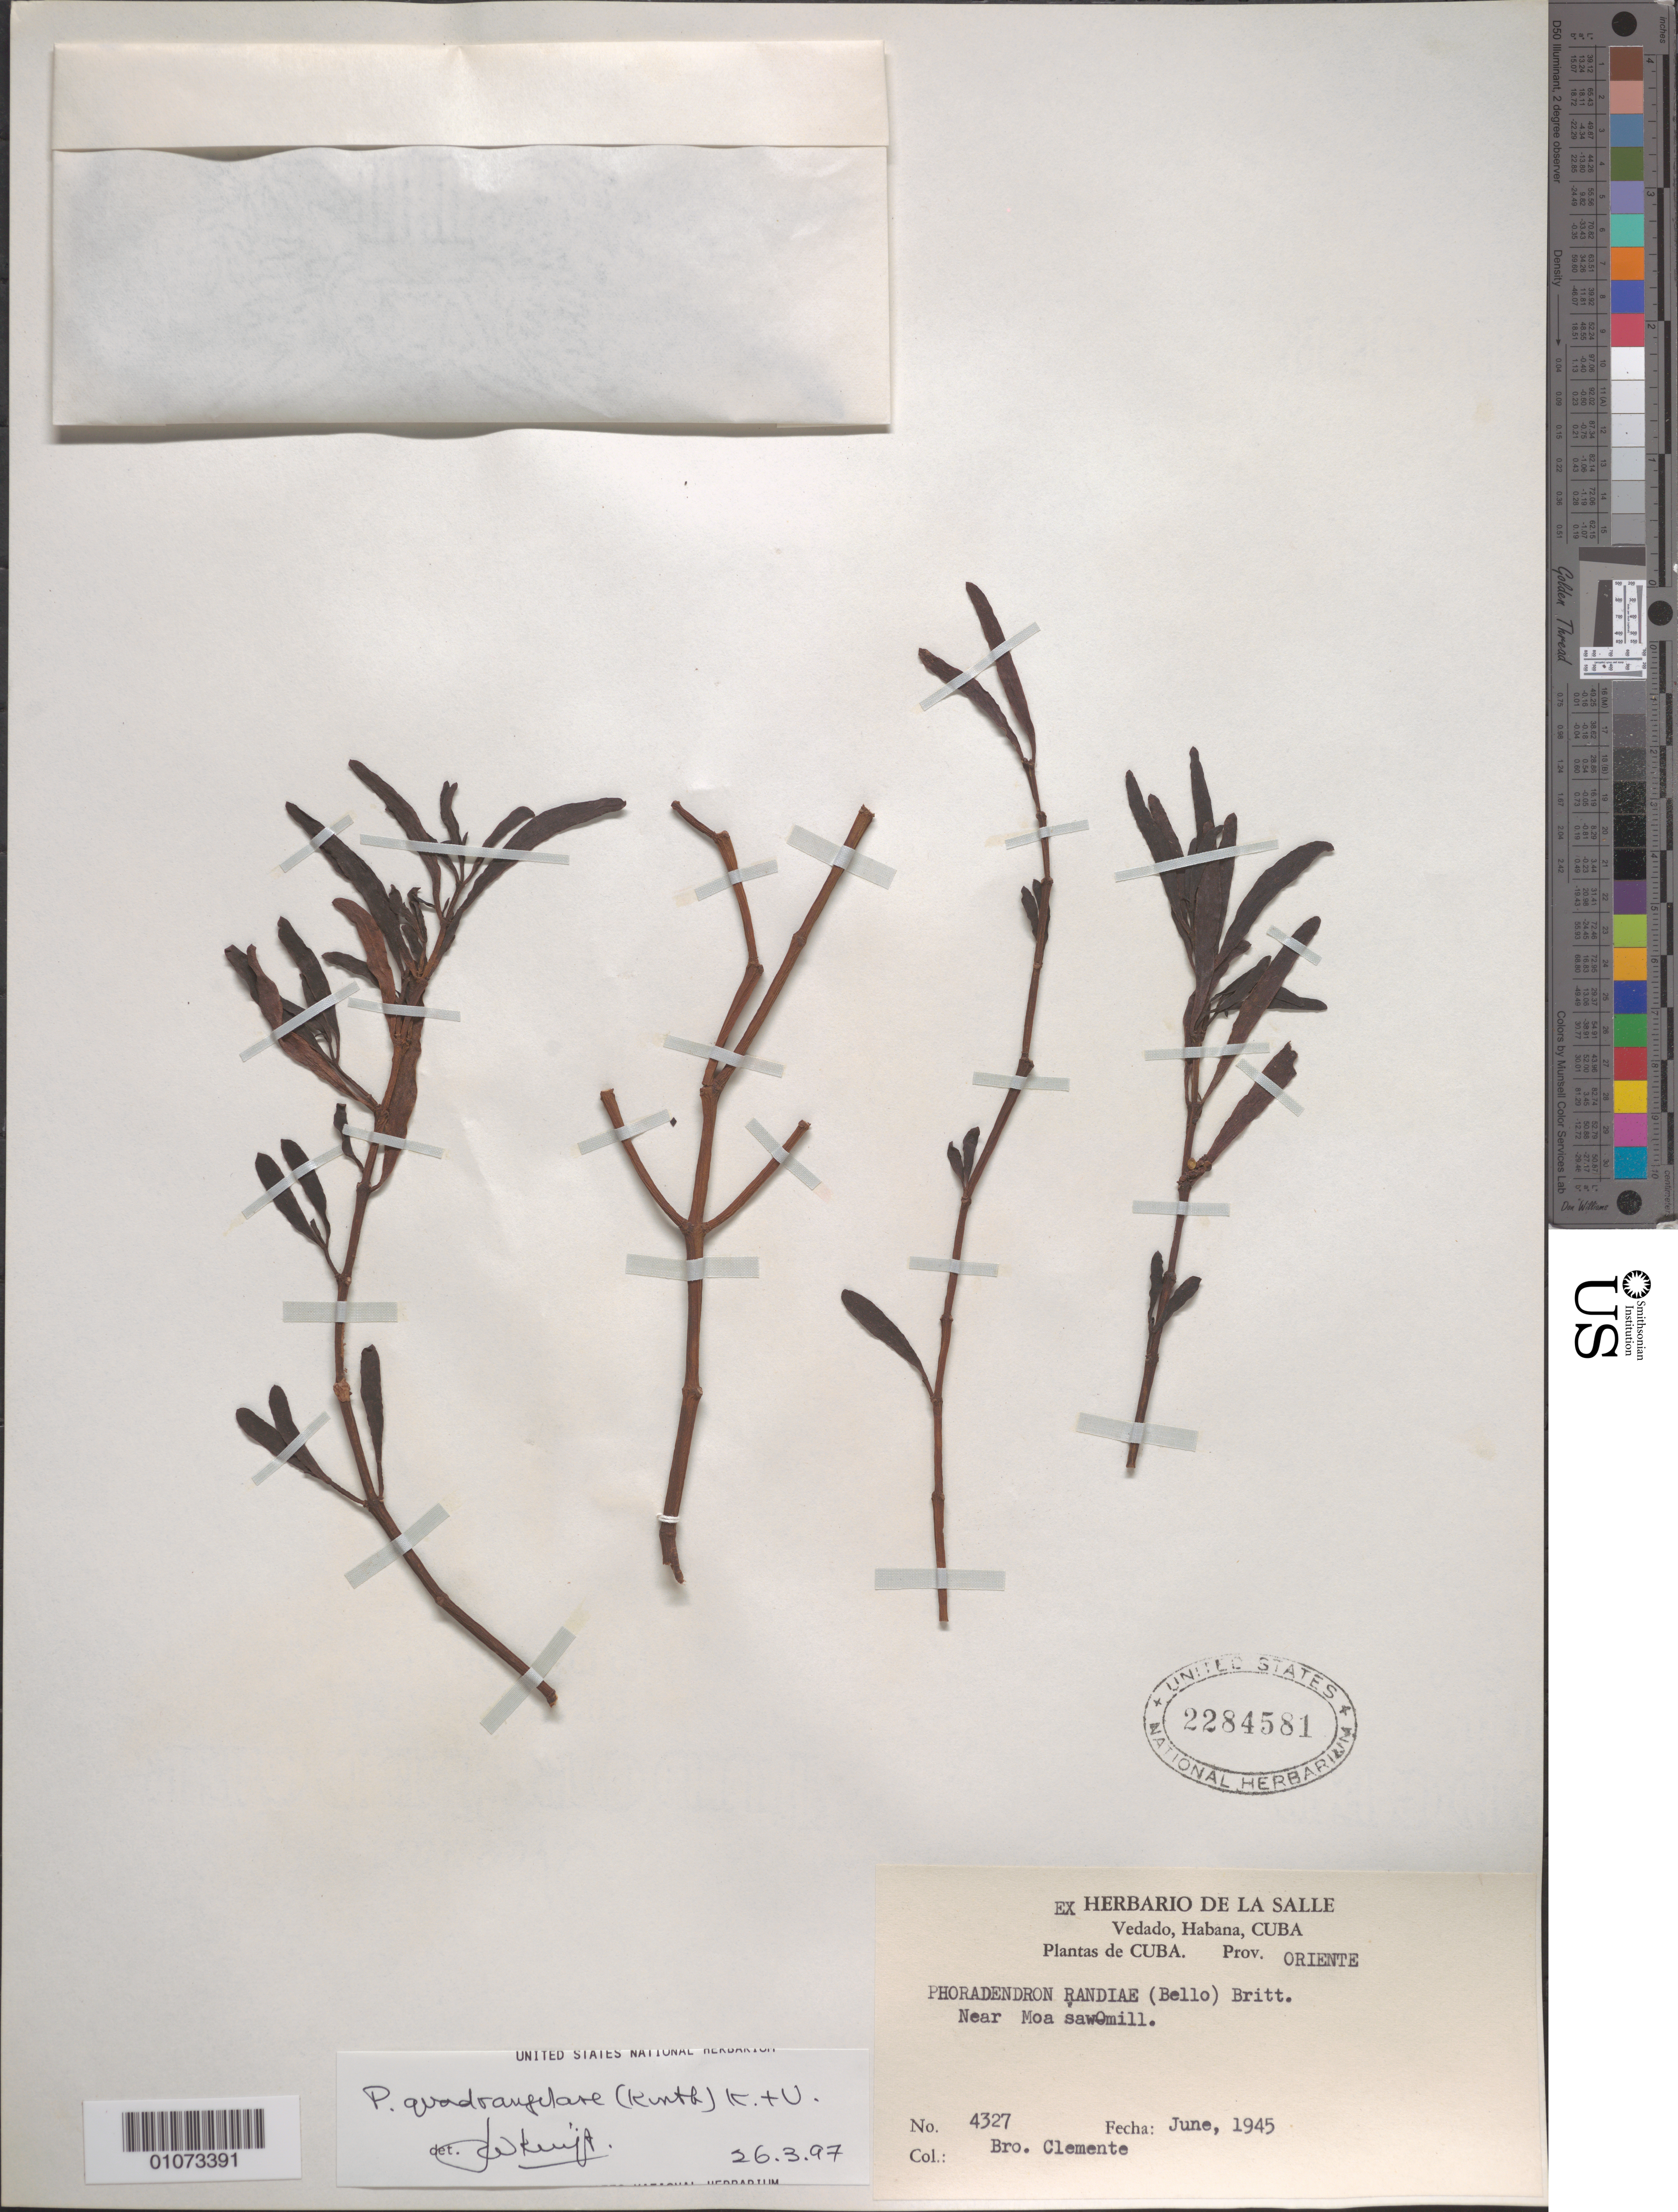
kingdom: Plantae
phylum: Tracheophyta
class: Magnoliopsida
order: Santalales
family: Viscaceae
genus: Phoradendron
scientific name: Phoradendron quadrangulare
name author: (Kunth) Griseb.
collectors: Bro. Clemente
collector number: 4327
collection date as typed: Jun 1945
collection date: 1945-06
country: Cuba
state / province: Holguín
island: Cuba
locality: Near Moa sawmill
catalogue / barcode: US 2284581